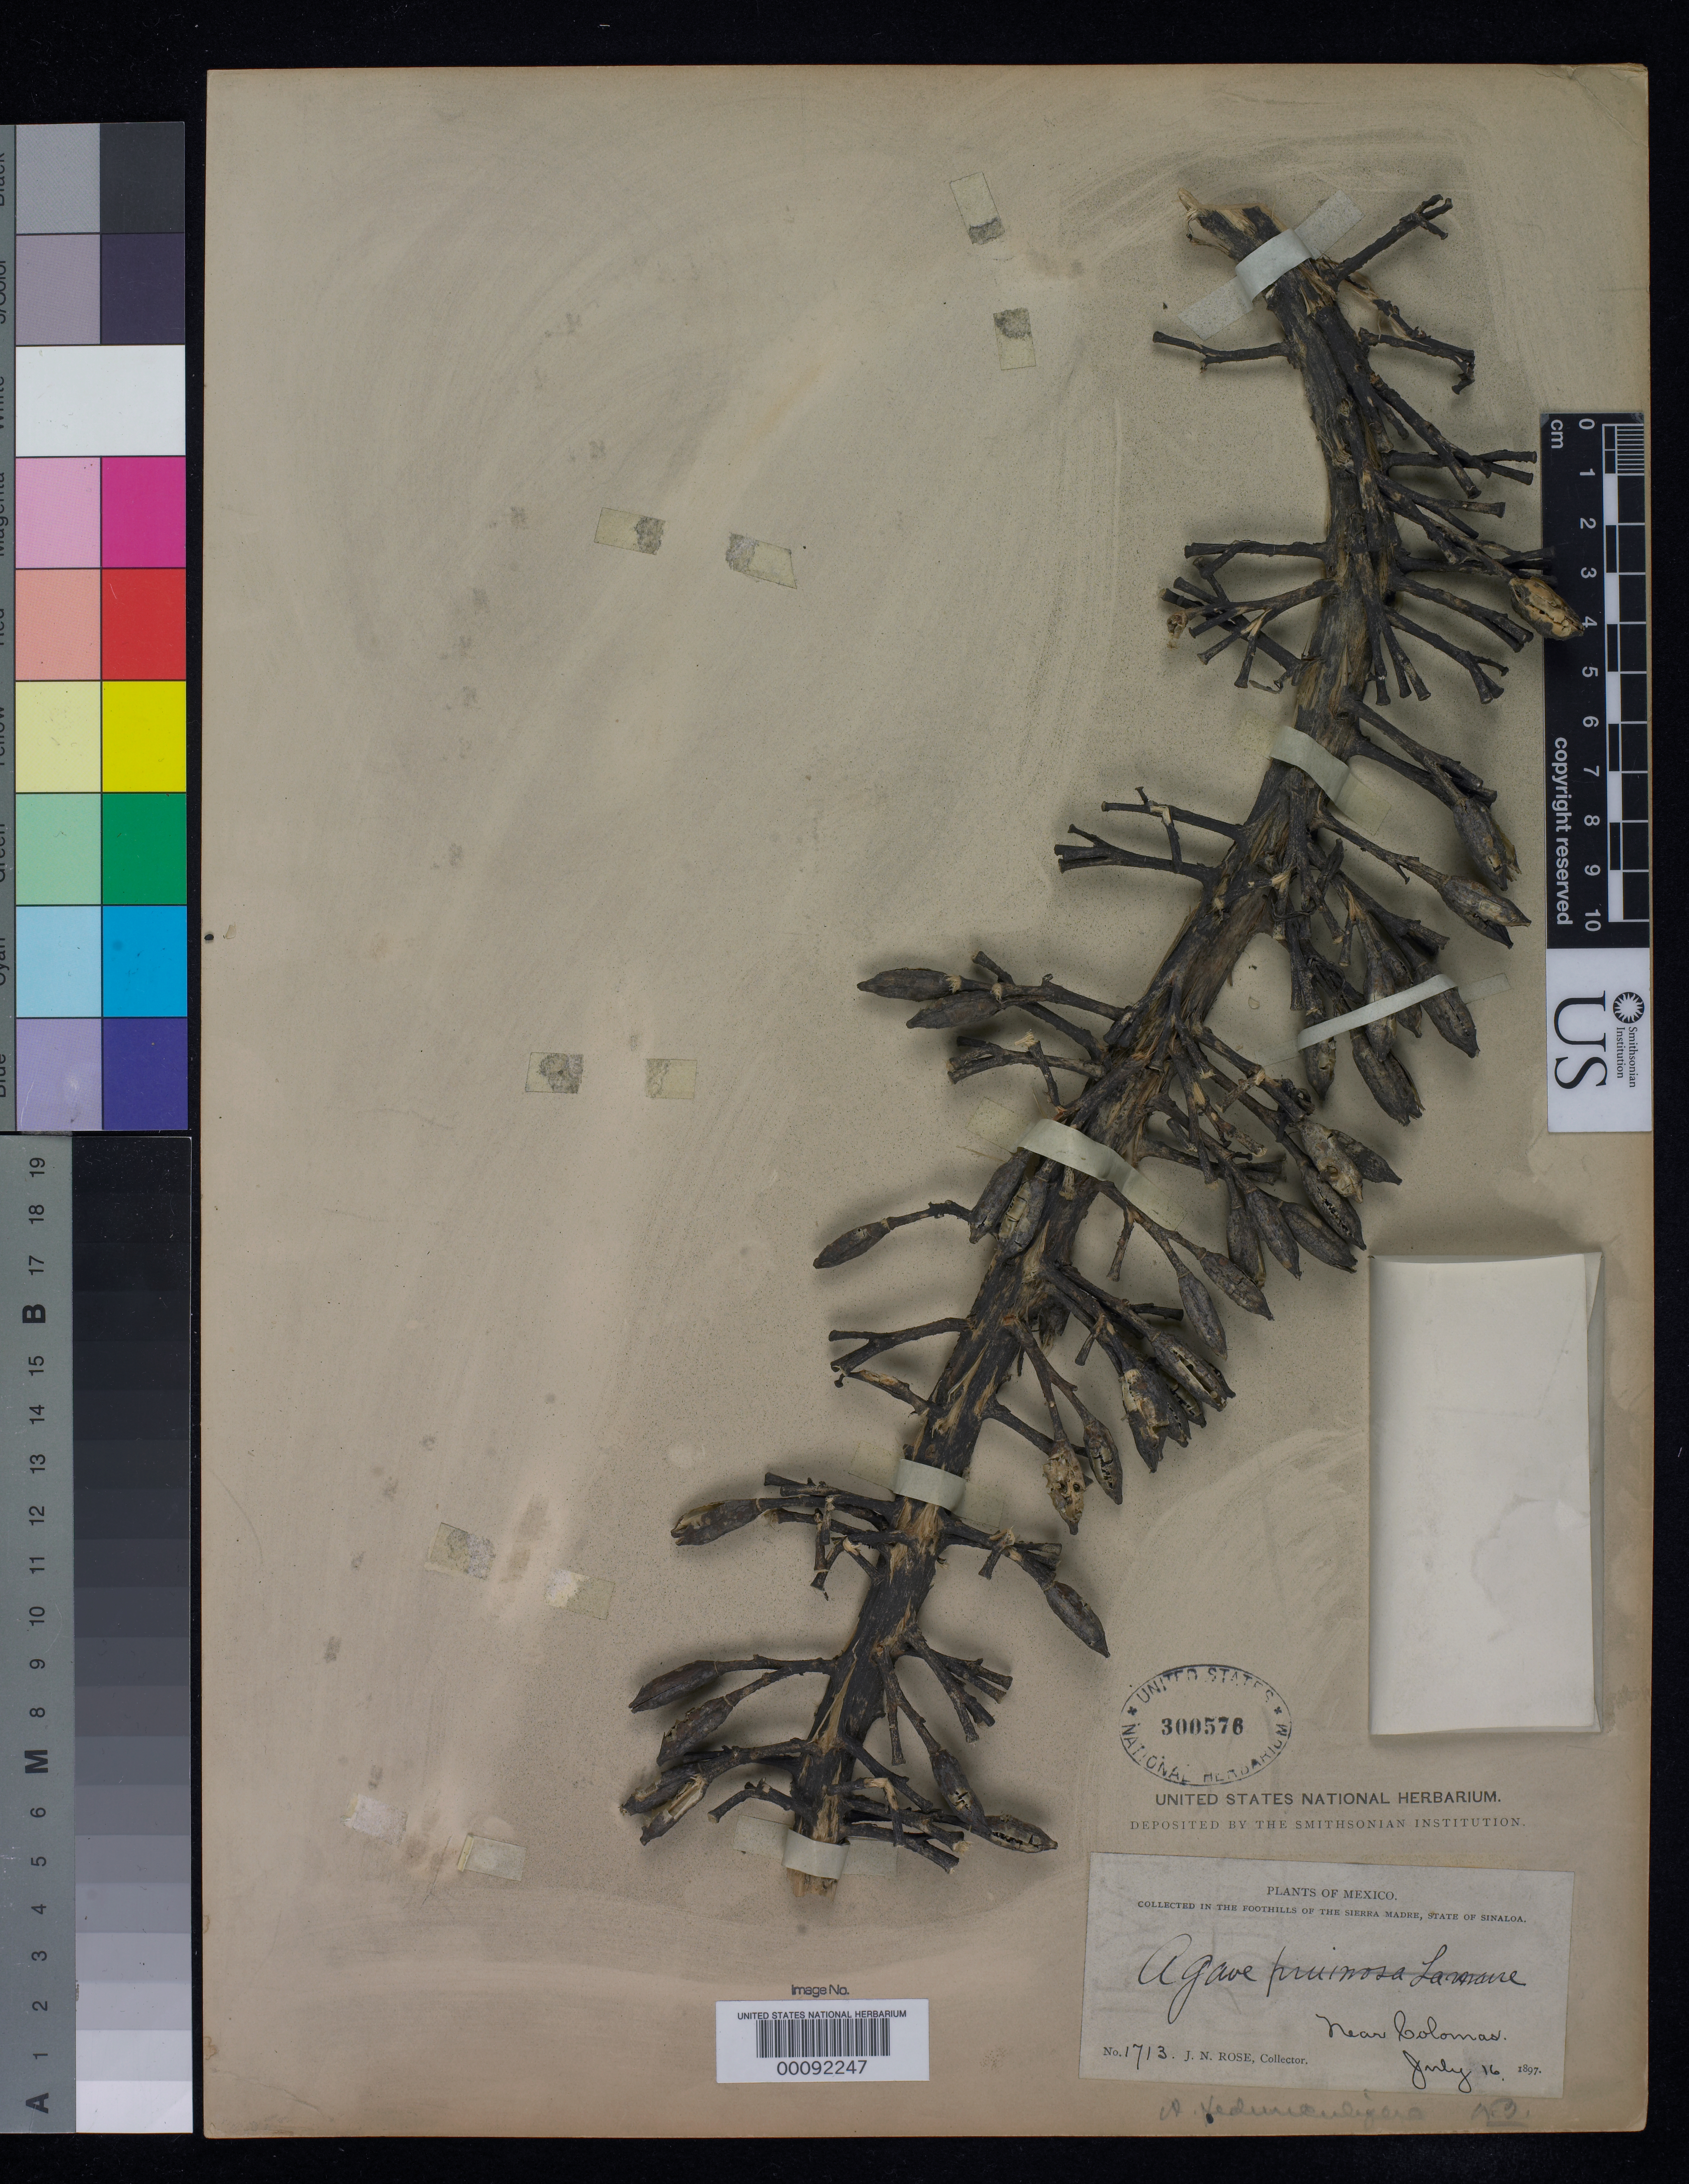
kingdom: Plantae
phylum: Tracheophyta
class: Liliopsida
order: Asparagales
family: Asparagaceae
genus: Agave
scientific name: Agave pedunculifera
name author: Trel.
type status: Type Collection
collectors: J. N. Rose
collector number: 1713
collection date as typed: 16 Jul 1897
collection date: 1897-07-16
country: Mexico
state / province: Sinaloa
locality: Sierra Madre, Colomas.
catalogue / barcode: US 300576